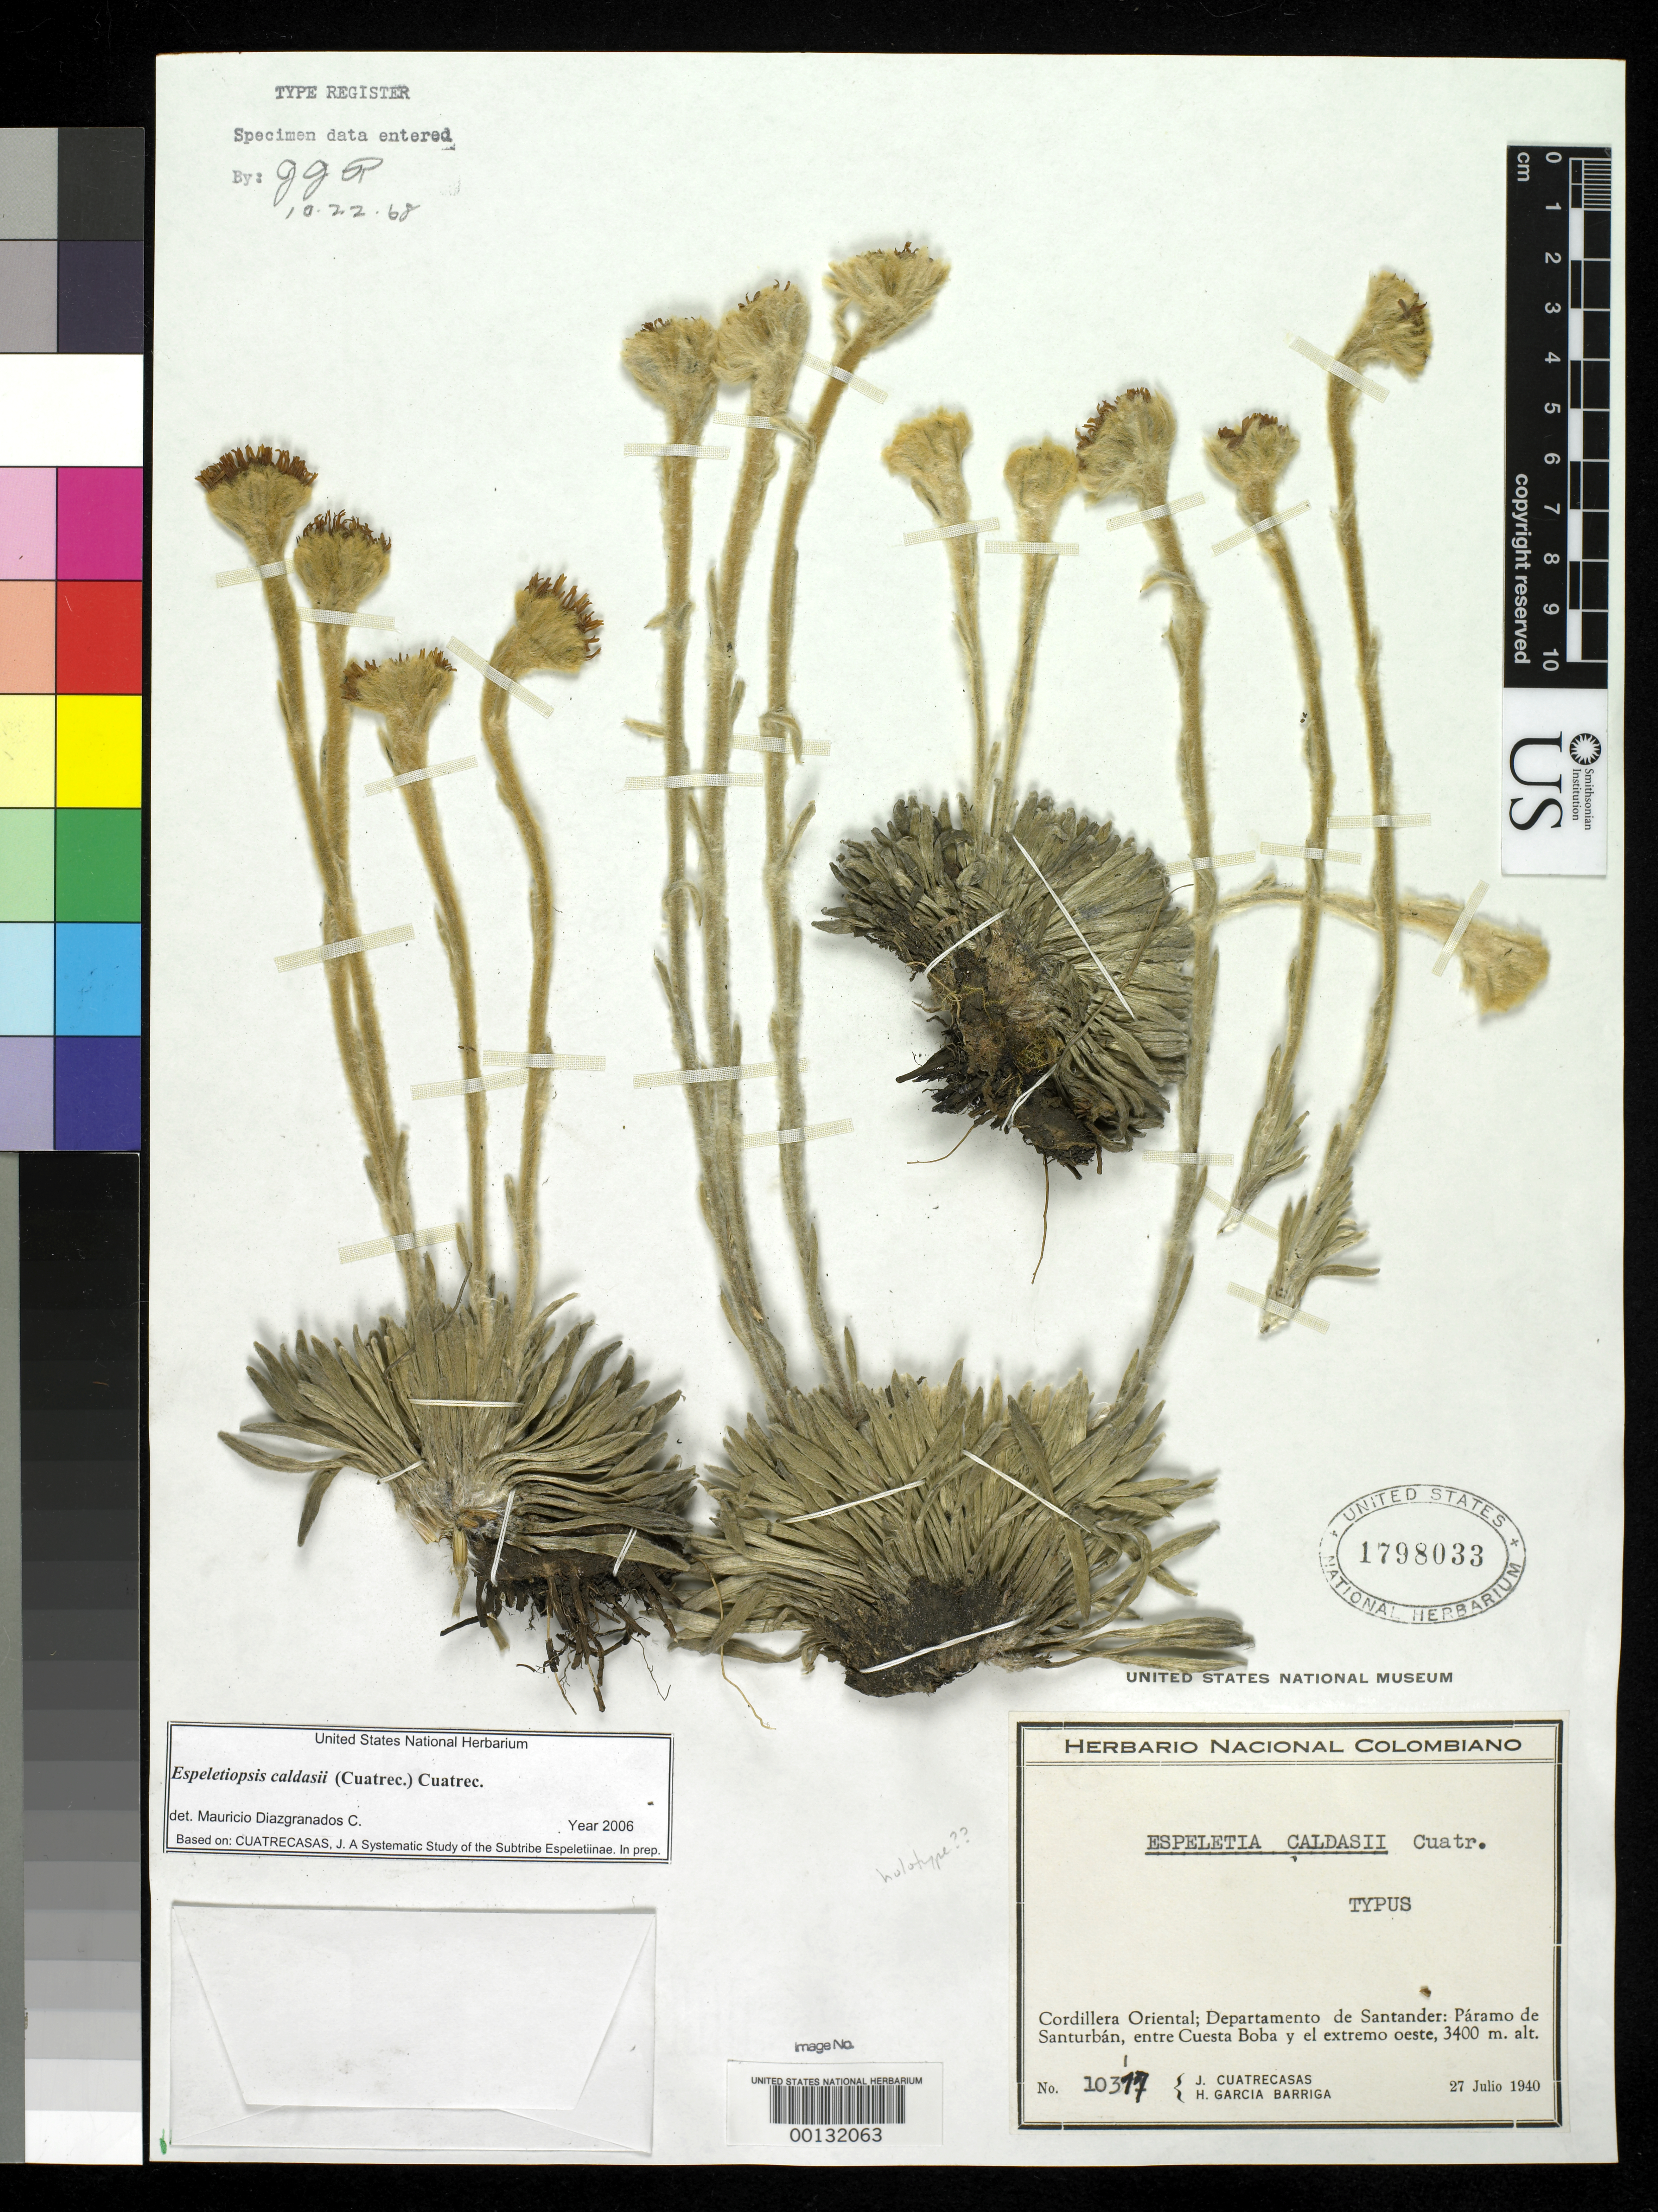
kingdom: Plantae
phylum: Tracheophyta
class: Magnoliopsida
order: Asterales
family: Asteraceae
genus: Espeletia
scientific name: Espeletia caldasii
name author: Cuatrec.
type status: Isotype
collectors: J. Cuatrecasas & H. García Barriga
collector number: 10317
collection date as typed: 27 Jul 1940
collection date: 1940-07-27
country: Colombia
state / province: Santander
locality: Cordillera Oriental, Páramo de San Turban entre Cuesta Boba y el extremo oeste. [Cordillera Oriental, Páramo de San Turban between Cuesta Boba and the extreme west.]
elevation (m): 3400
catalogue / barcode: US 1798033